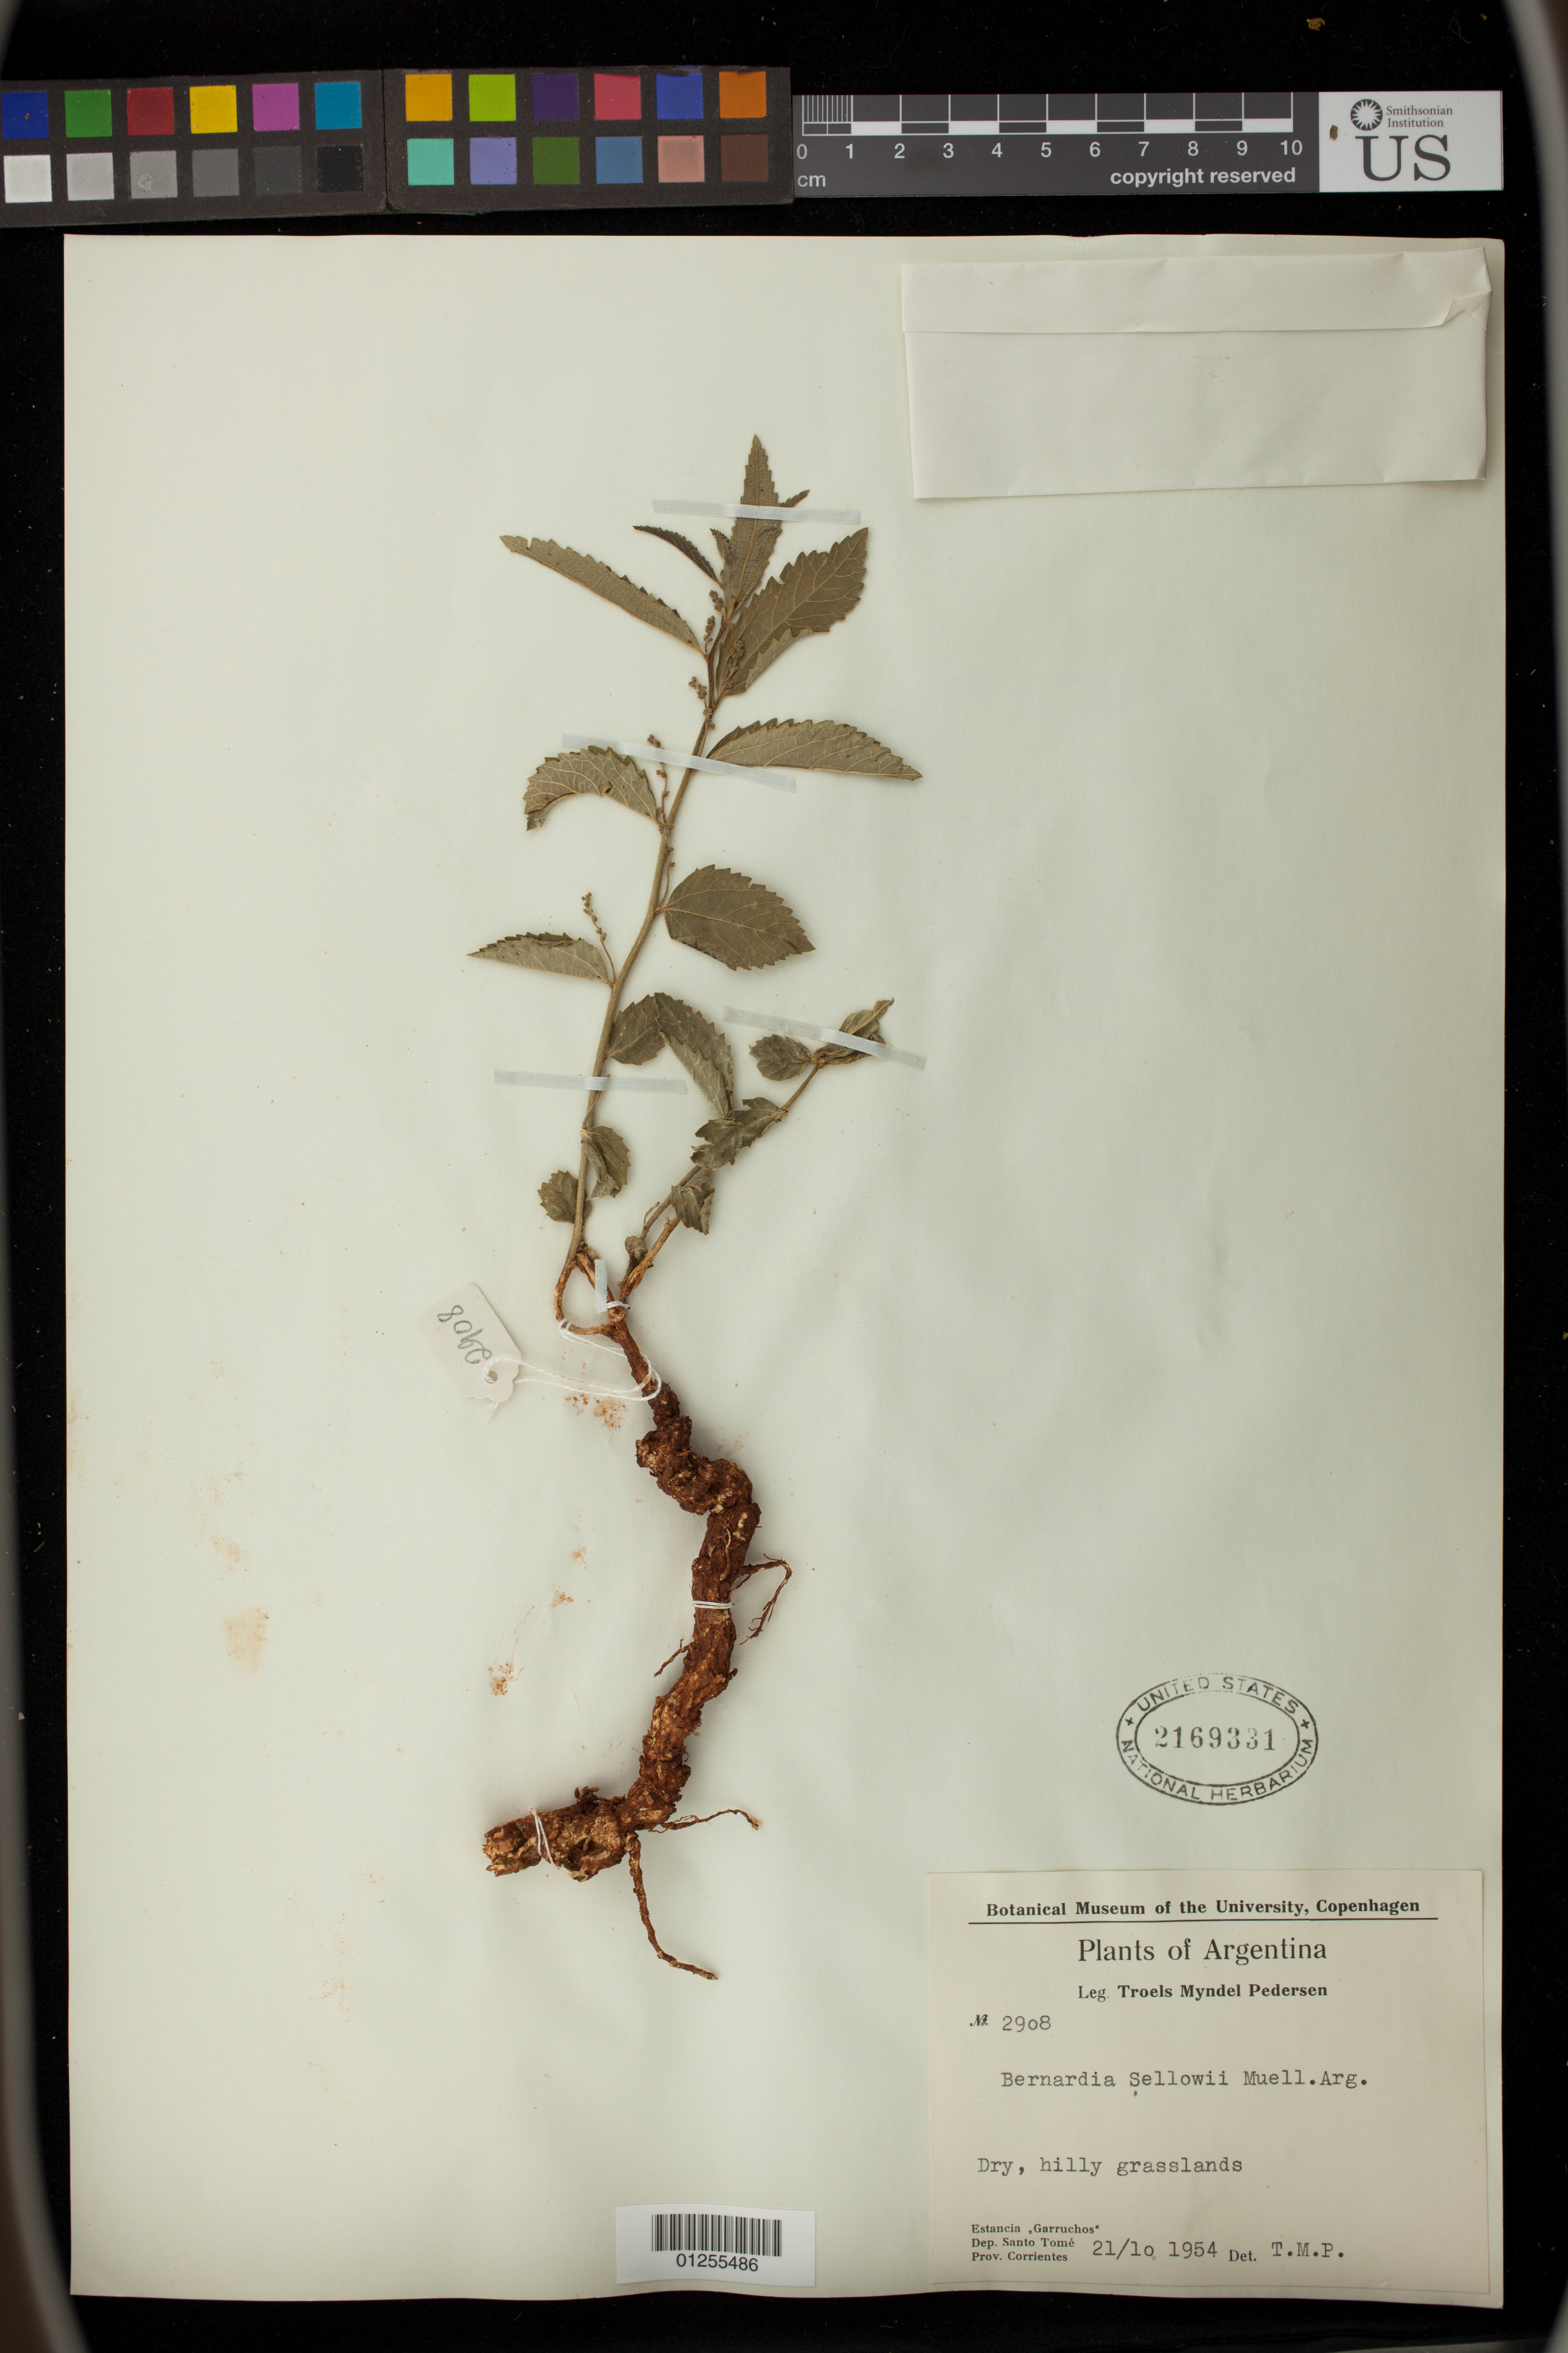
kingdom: Plantae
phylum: Tracheophyta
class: Magnoliopsida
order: Malpighiales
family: Euphorbiaceae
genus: Bernardia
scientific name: Bernardia sellowii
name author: Müll. Arg.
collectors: T. M. Pedersen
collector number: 2908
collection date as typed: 21 Oct 1954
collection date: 1954-10-21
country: Argentina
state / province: Corrientes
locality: Estancia "Garruchos". Dep Santo Tome.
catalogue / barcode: US 2169331